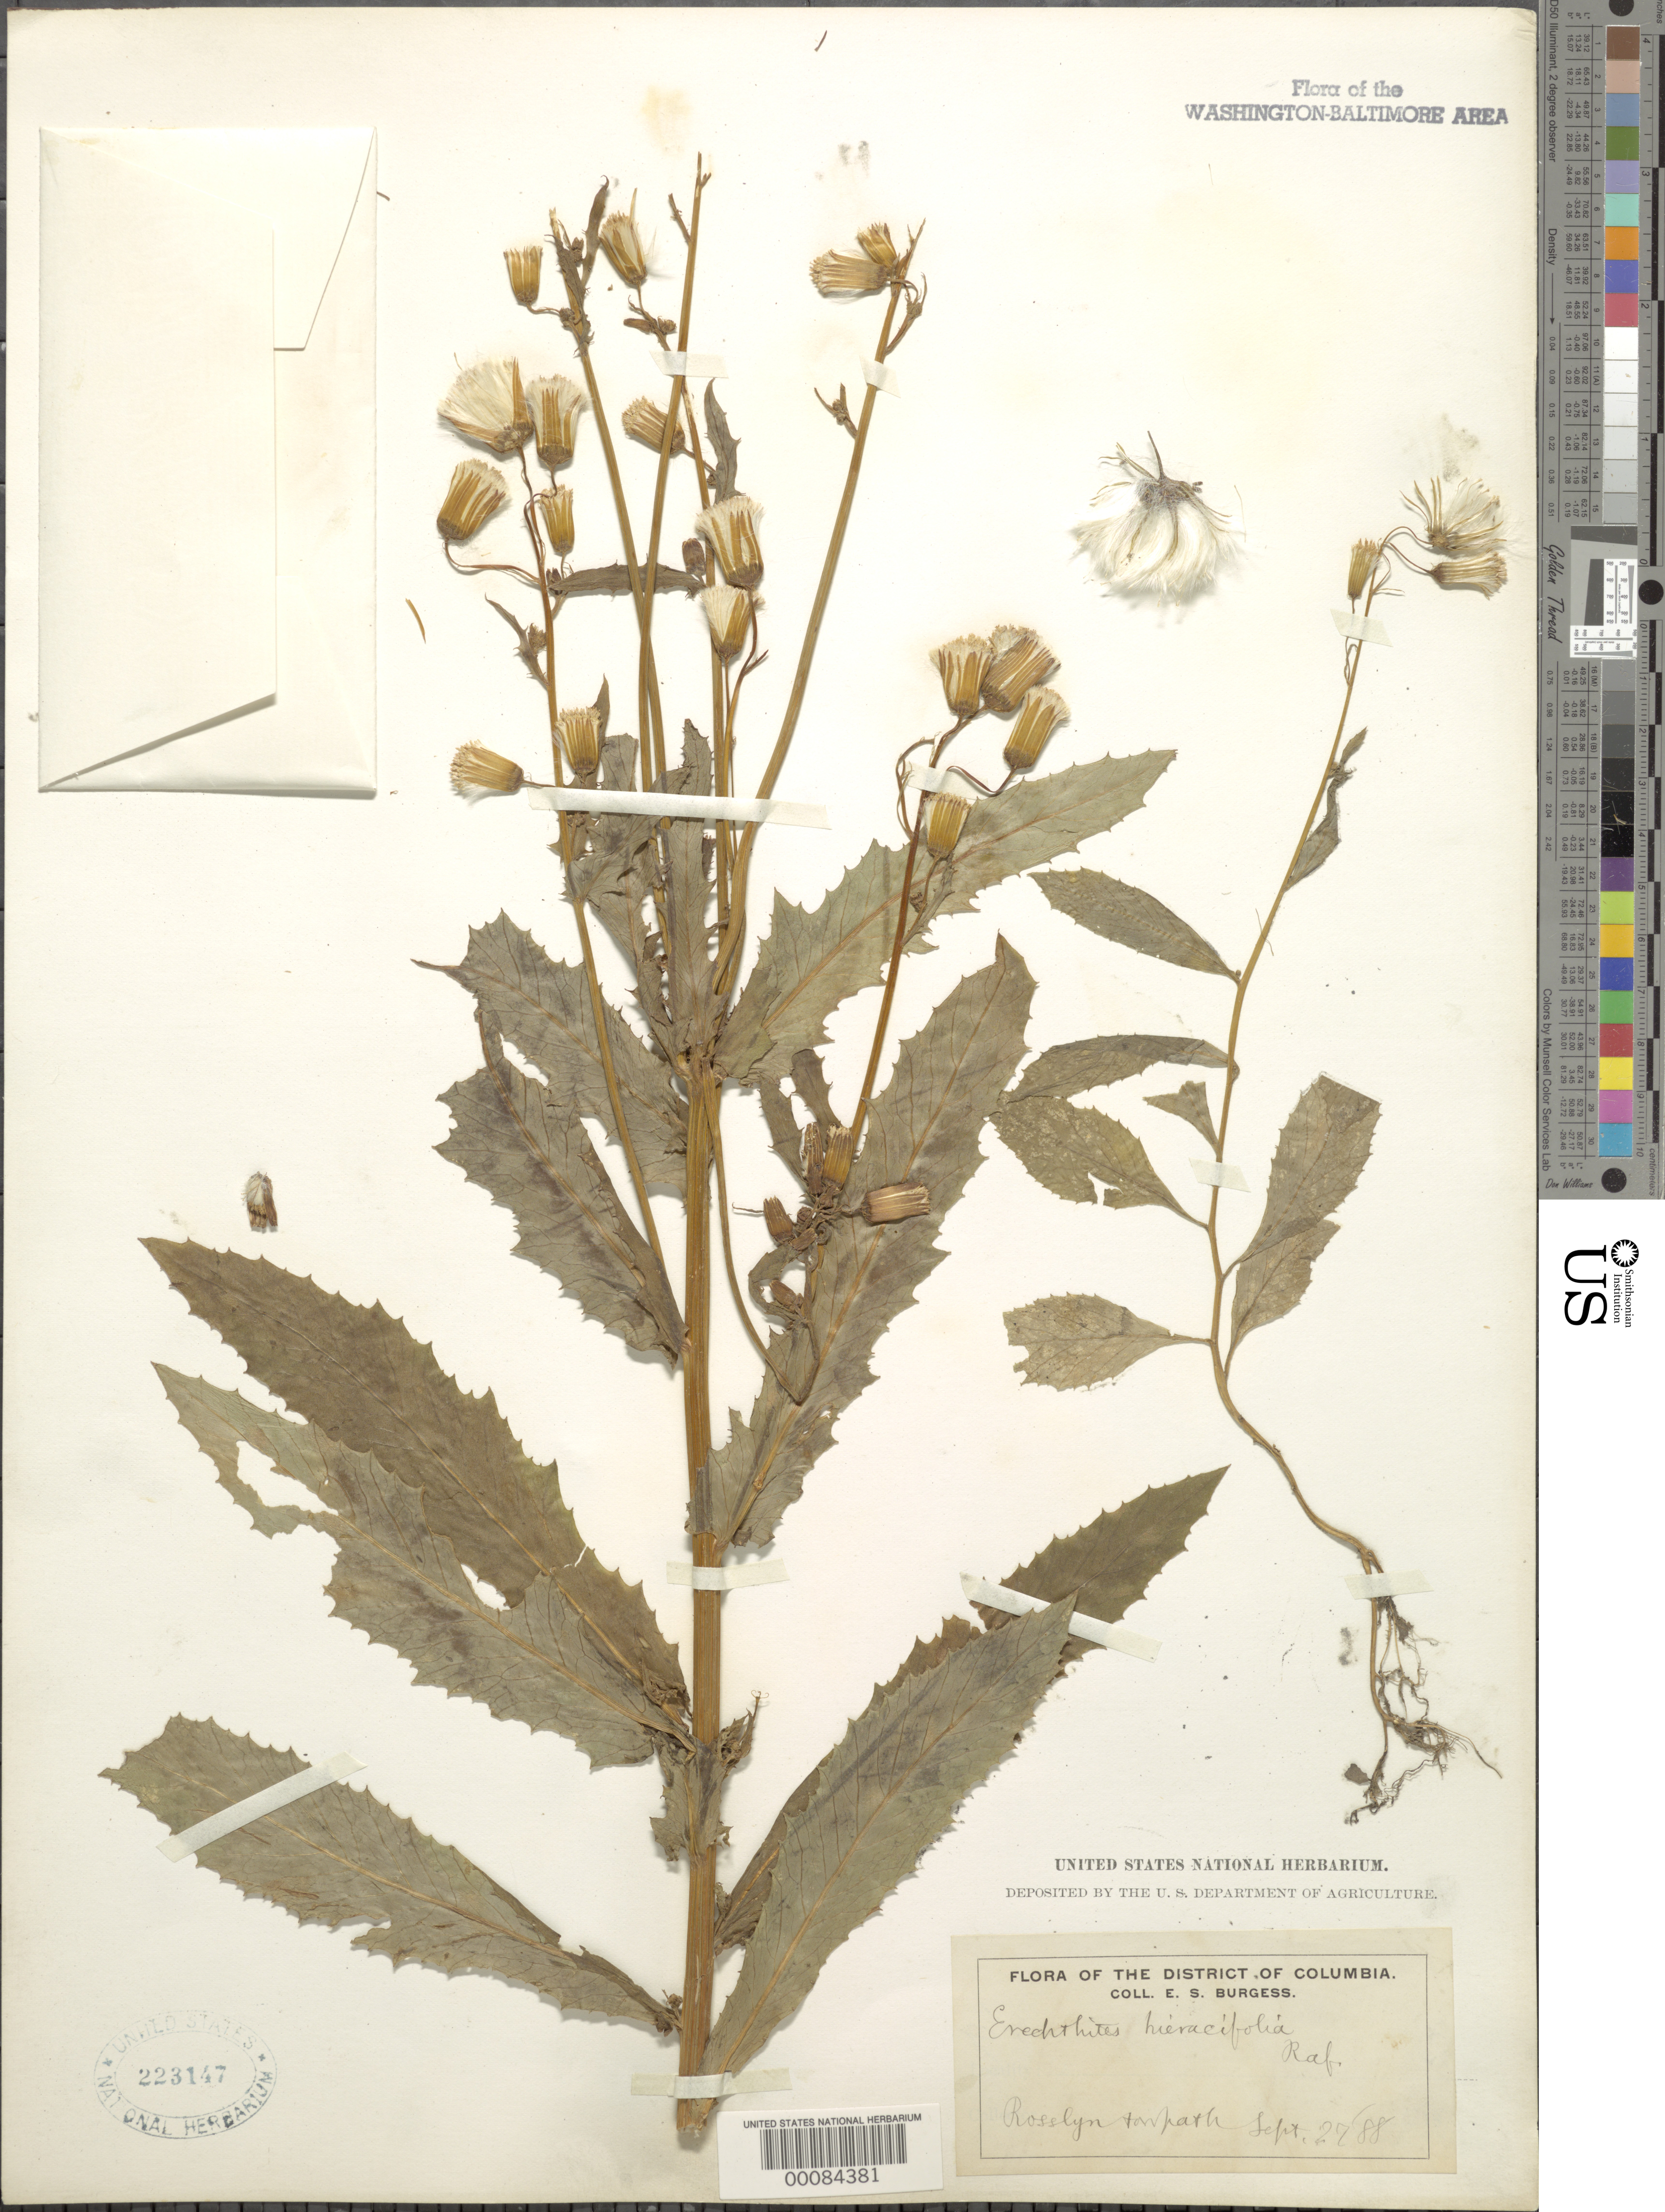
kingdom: Plantae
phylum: Tracheophyta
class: Magnoliopsida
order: Asterales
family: Asteraceae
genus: Erechtites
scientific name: Erechtites hieraciifolius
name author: (L.) Raf. ex DC.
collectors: E. Burgess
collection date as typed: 27 Sep 1888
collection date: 1888-09-27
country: United States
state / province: Virginia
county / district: Arlington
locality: Rosslyn Towpath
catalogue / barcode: US 223147